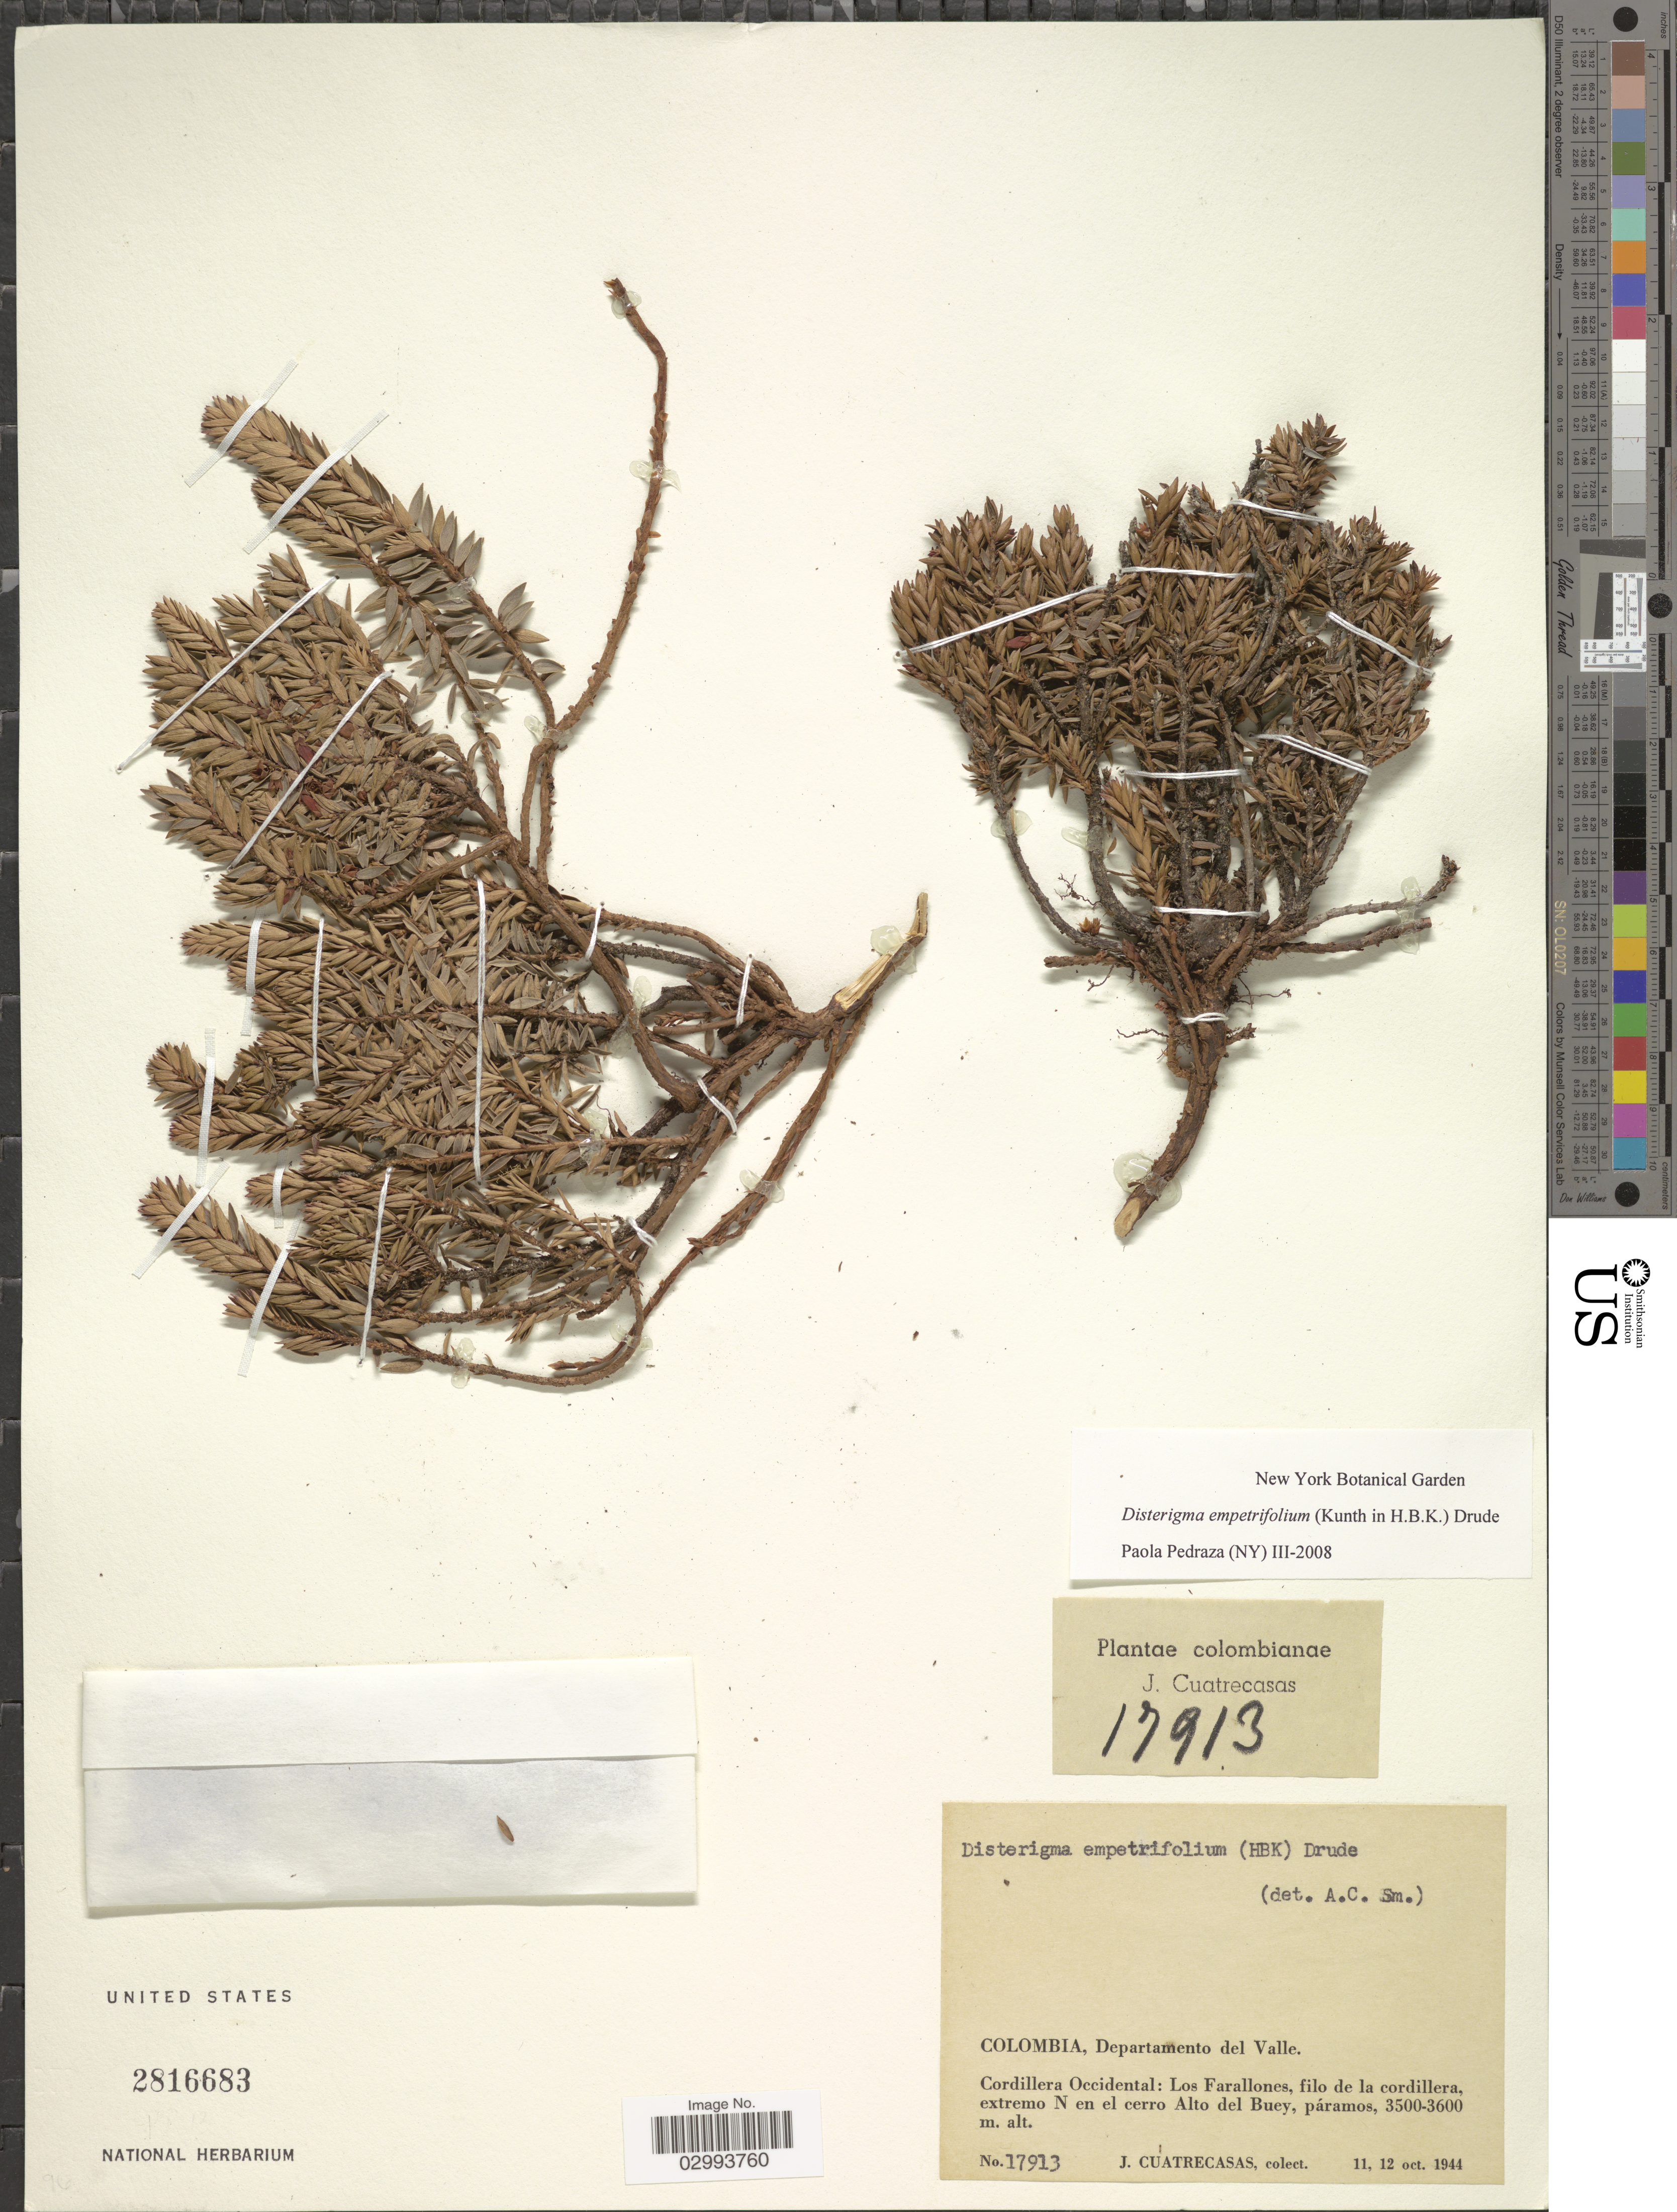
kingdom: Plantae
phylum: Tracheophyta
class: Magnoliopsida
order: Ericales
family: Ericaceae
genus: Disterigma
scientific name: Disterigma empetrifolium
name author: (Kunth) Drude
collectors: J. Cuatrecasas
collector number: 17913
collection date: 1944-10-11/1944-10-12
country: Colombia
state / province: Valle del Cauca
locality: Departamento del Valle, Cordillera Occidental, Los Farallones, filo de la cordillera, extremo N en el cerro Alto del Buey, páramos.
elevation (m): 3500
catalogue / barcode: US 2816683